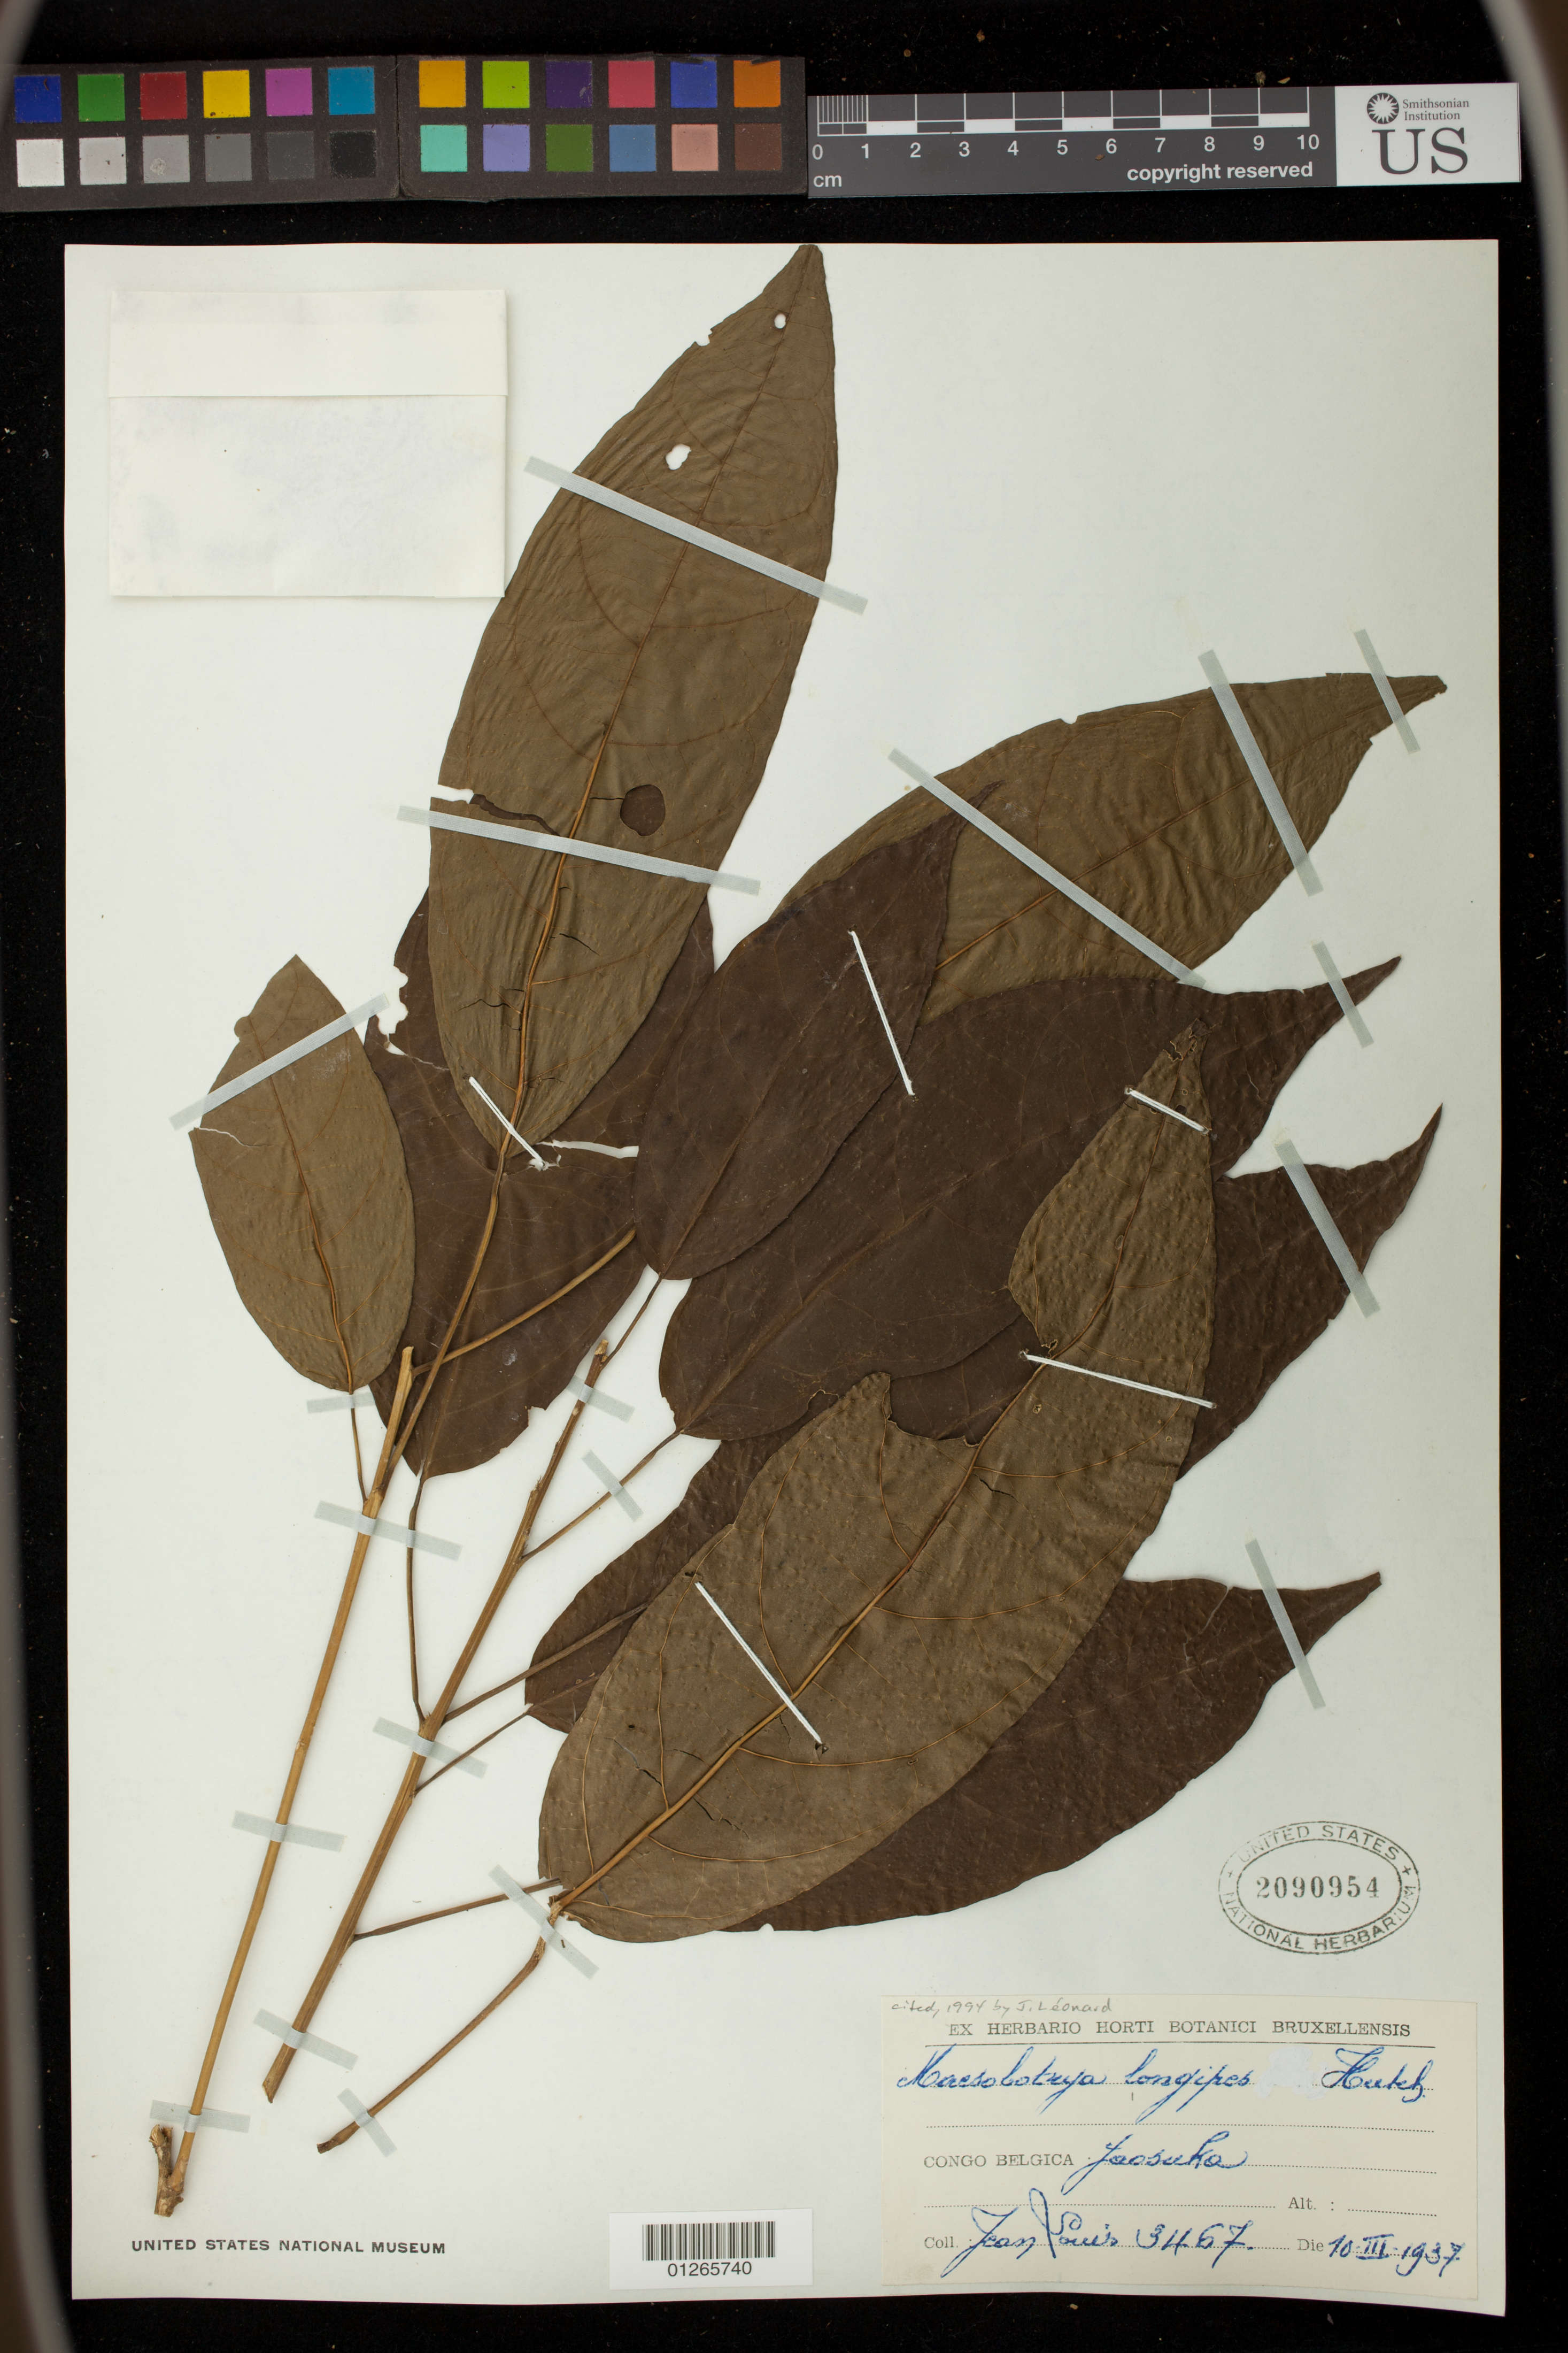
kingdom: Plantae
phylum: Tracheophyta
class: Magnoliopsida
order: Malpighiales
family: Phyllanthaceae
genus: Maesobotrya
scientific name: Maesobotrya longipes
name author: (Pax) Hutch.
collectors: J. Leonard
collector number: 3467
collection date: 1937-03-10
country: Congo, Democratic Republic of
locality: Jaobuka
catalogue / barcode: US 2090954